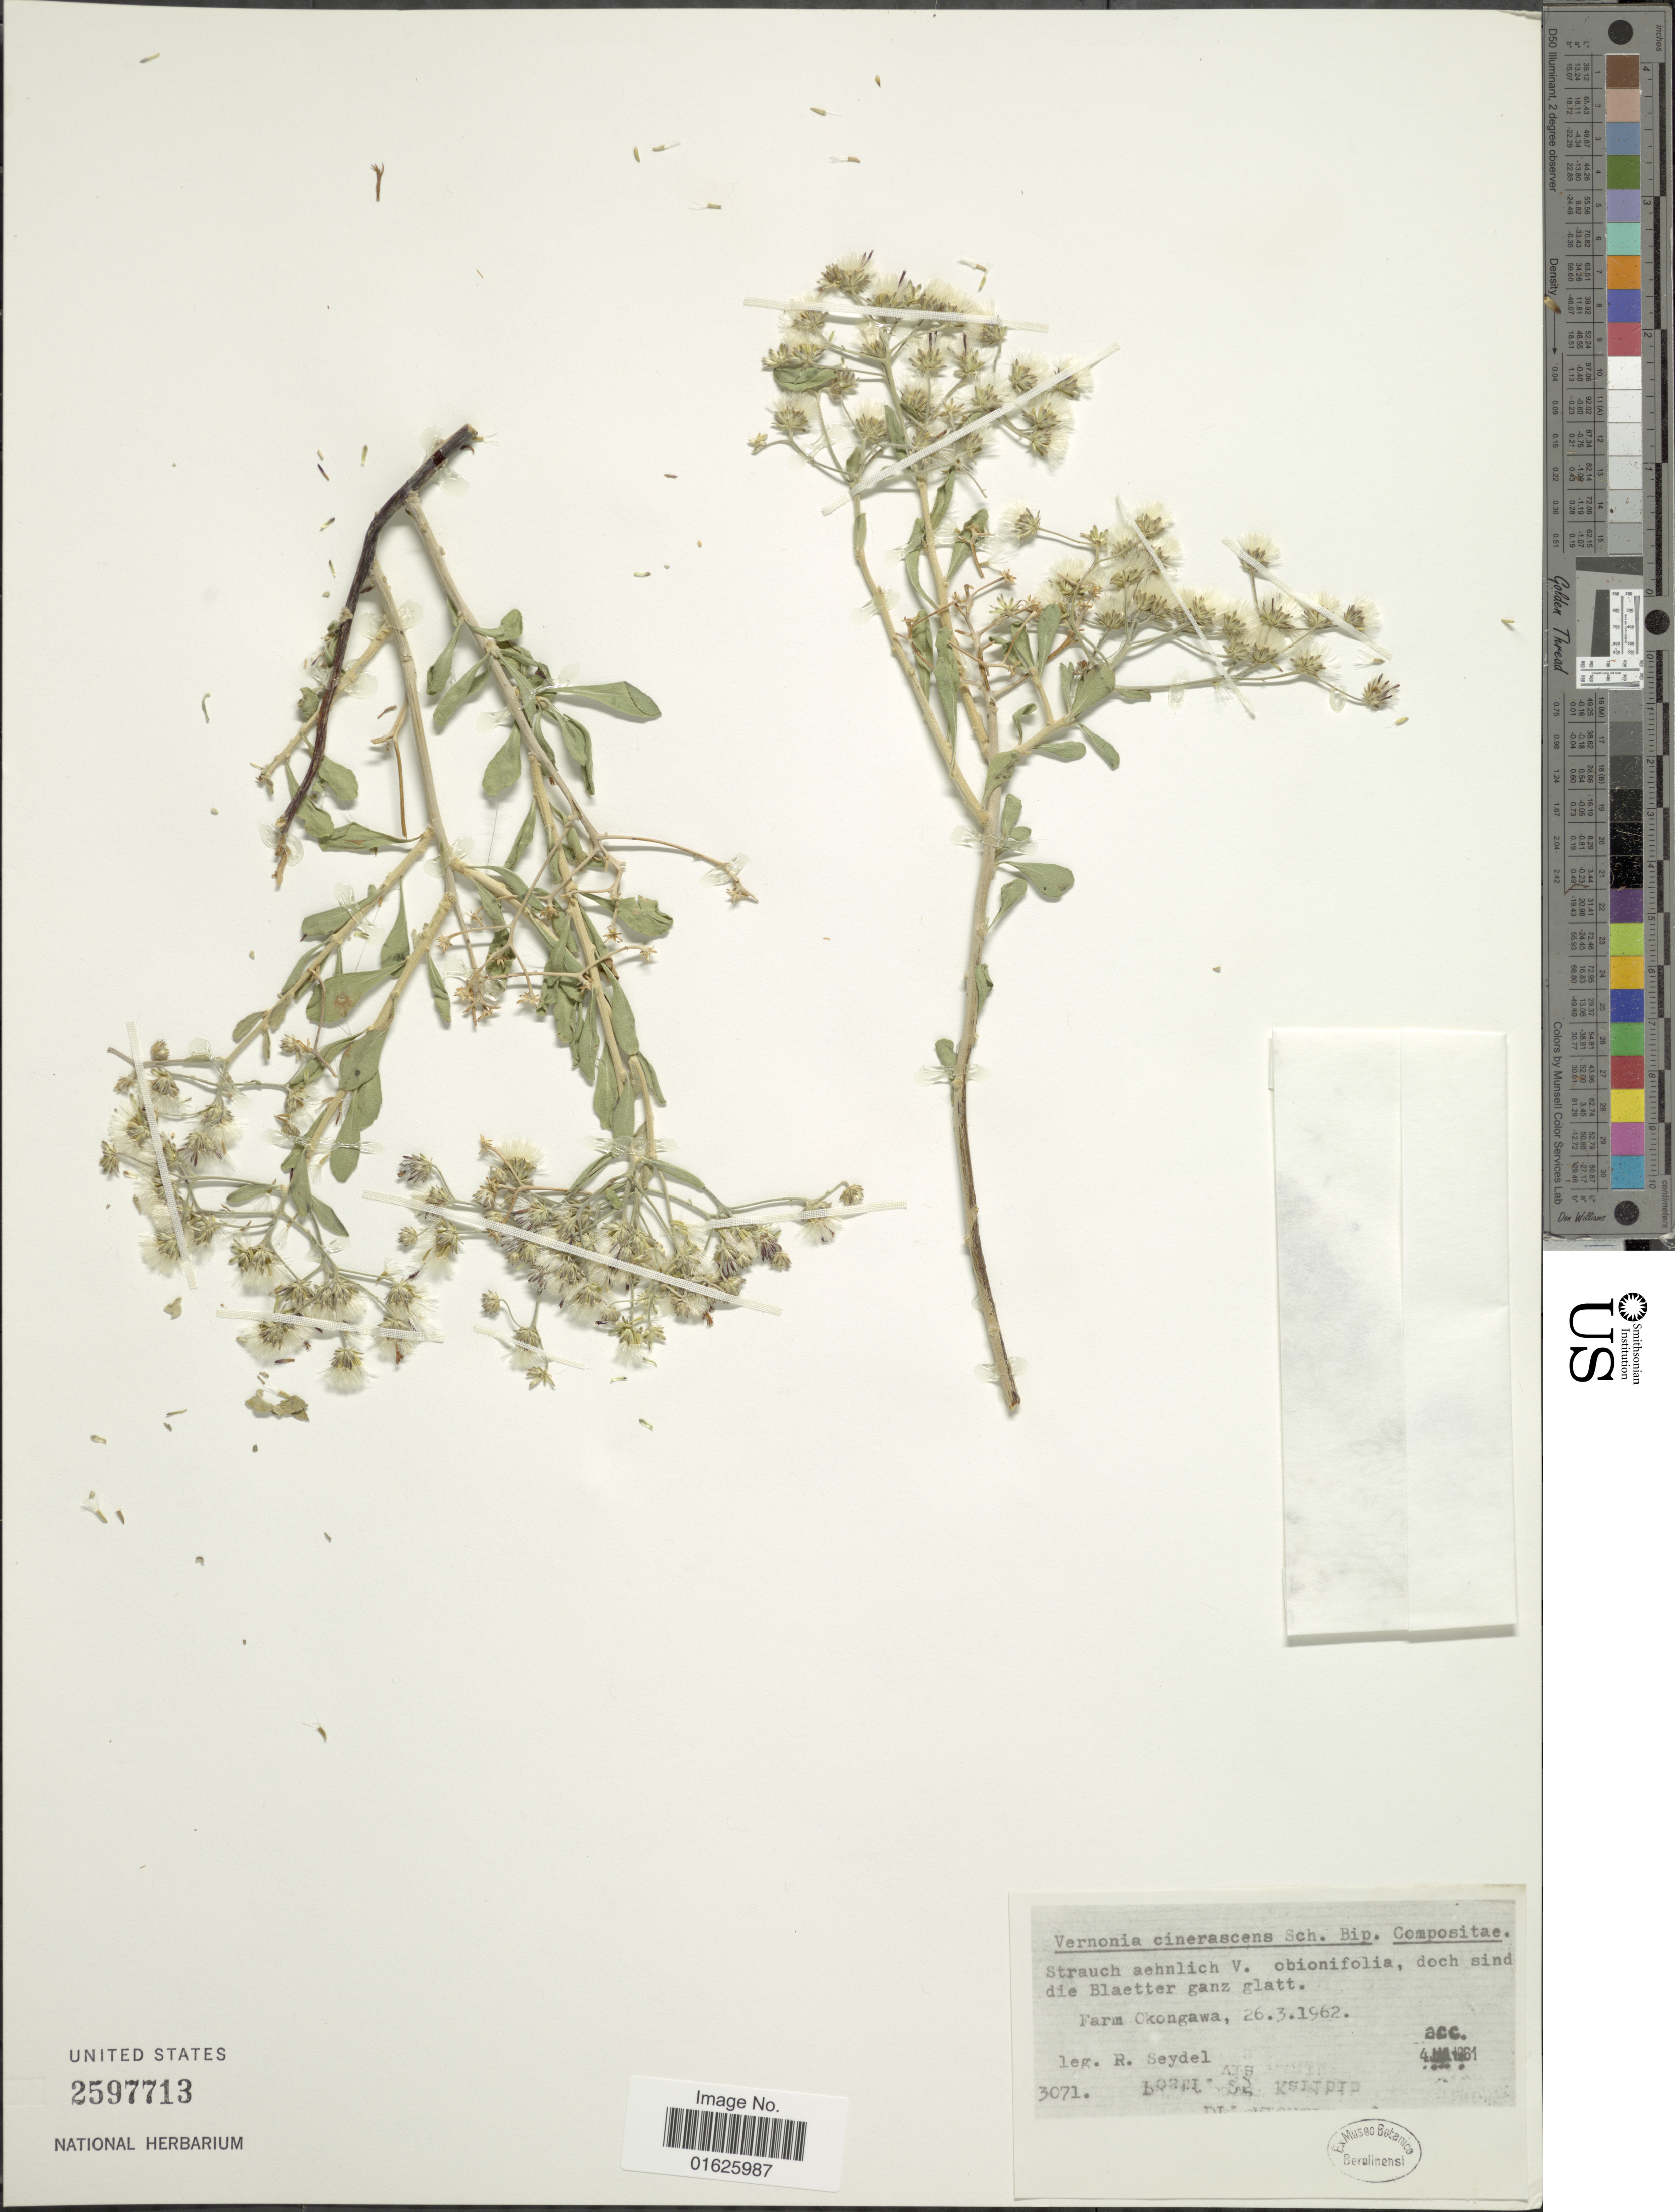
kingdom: Plantae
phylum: Tracheophyta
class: Magnoliopsida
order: Asterales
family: Asteraceae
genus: Orbivestus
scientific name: Orbivestus cinerascens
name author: (Sch. Bip. in Schweinf.) H. Rob.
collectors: R. Seydel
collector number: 3071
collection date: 1962-03-26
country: Japan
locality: Farm Okongawa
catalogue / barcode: US 2597713